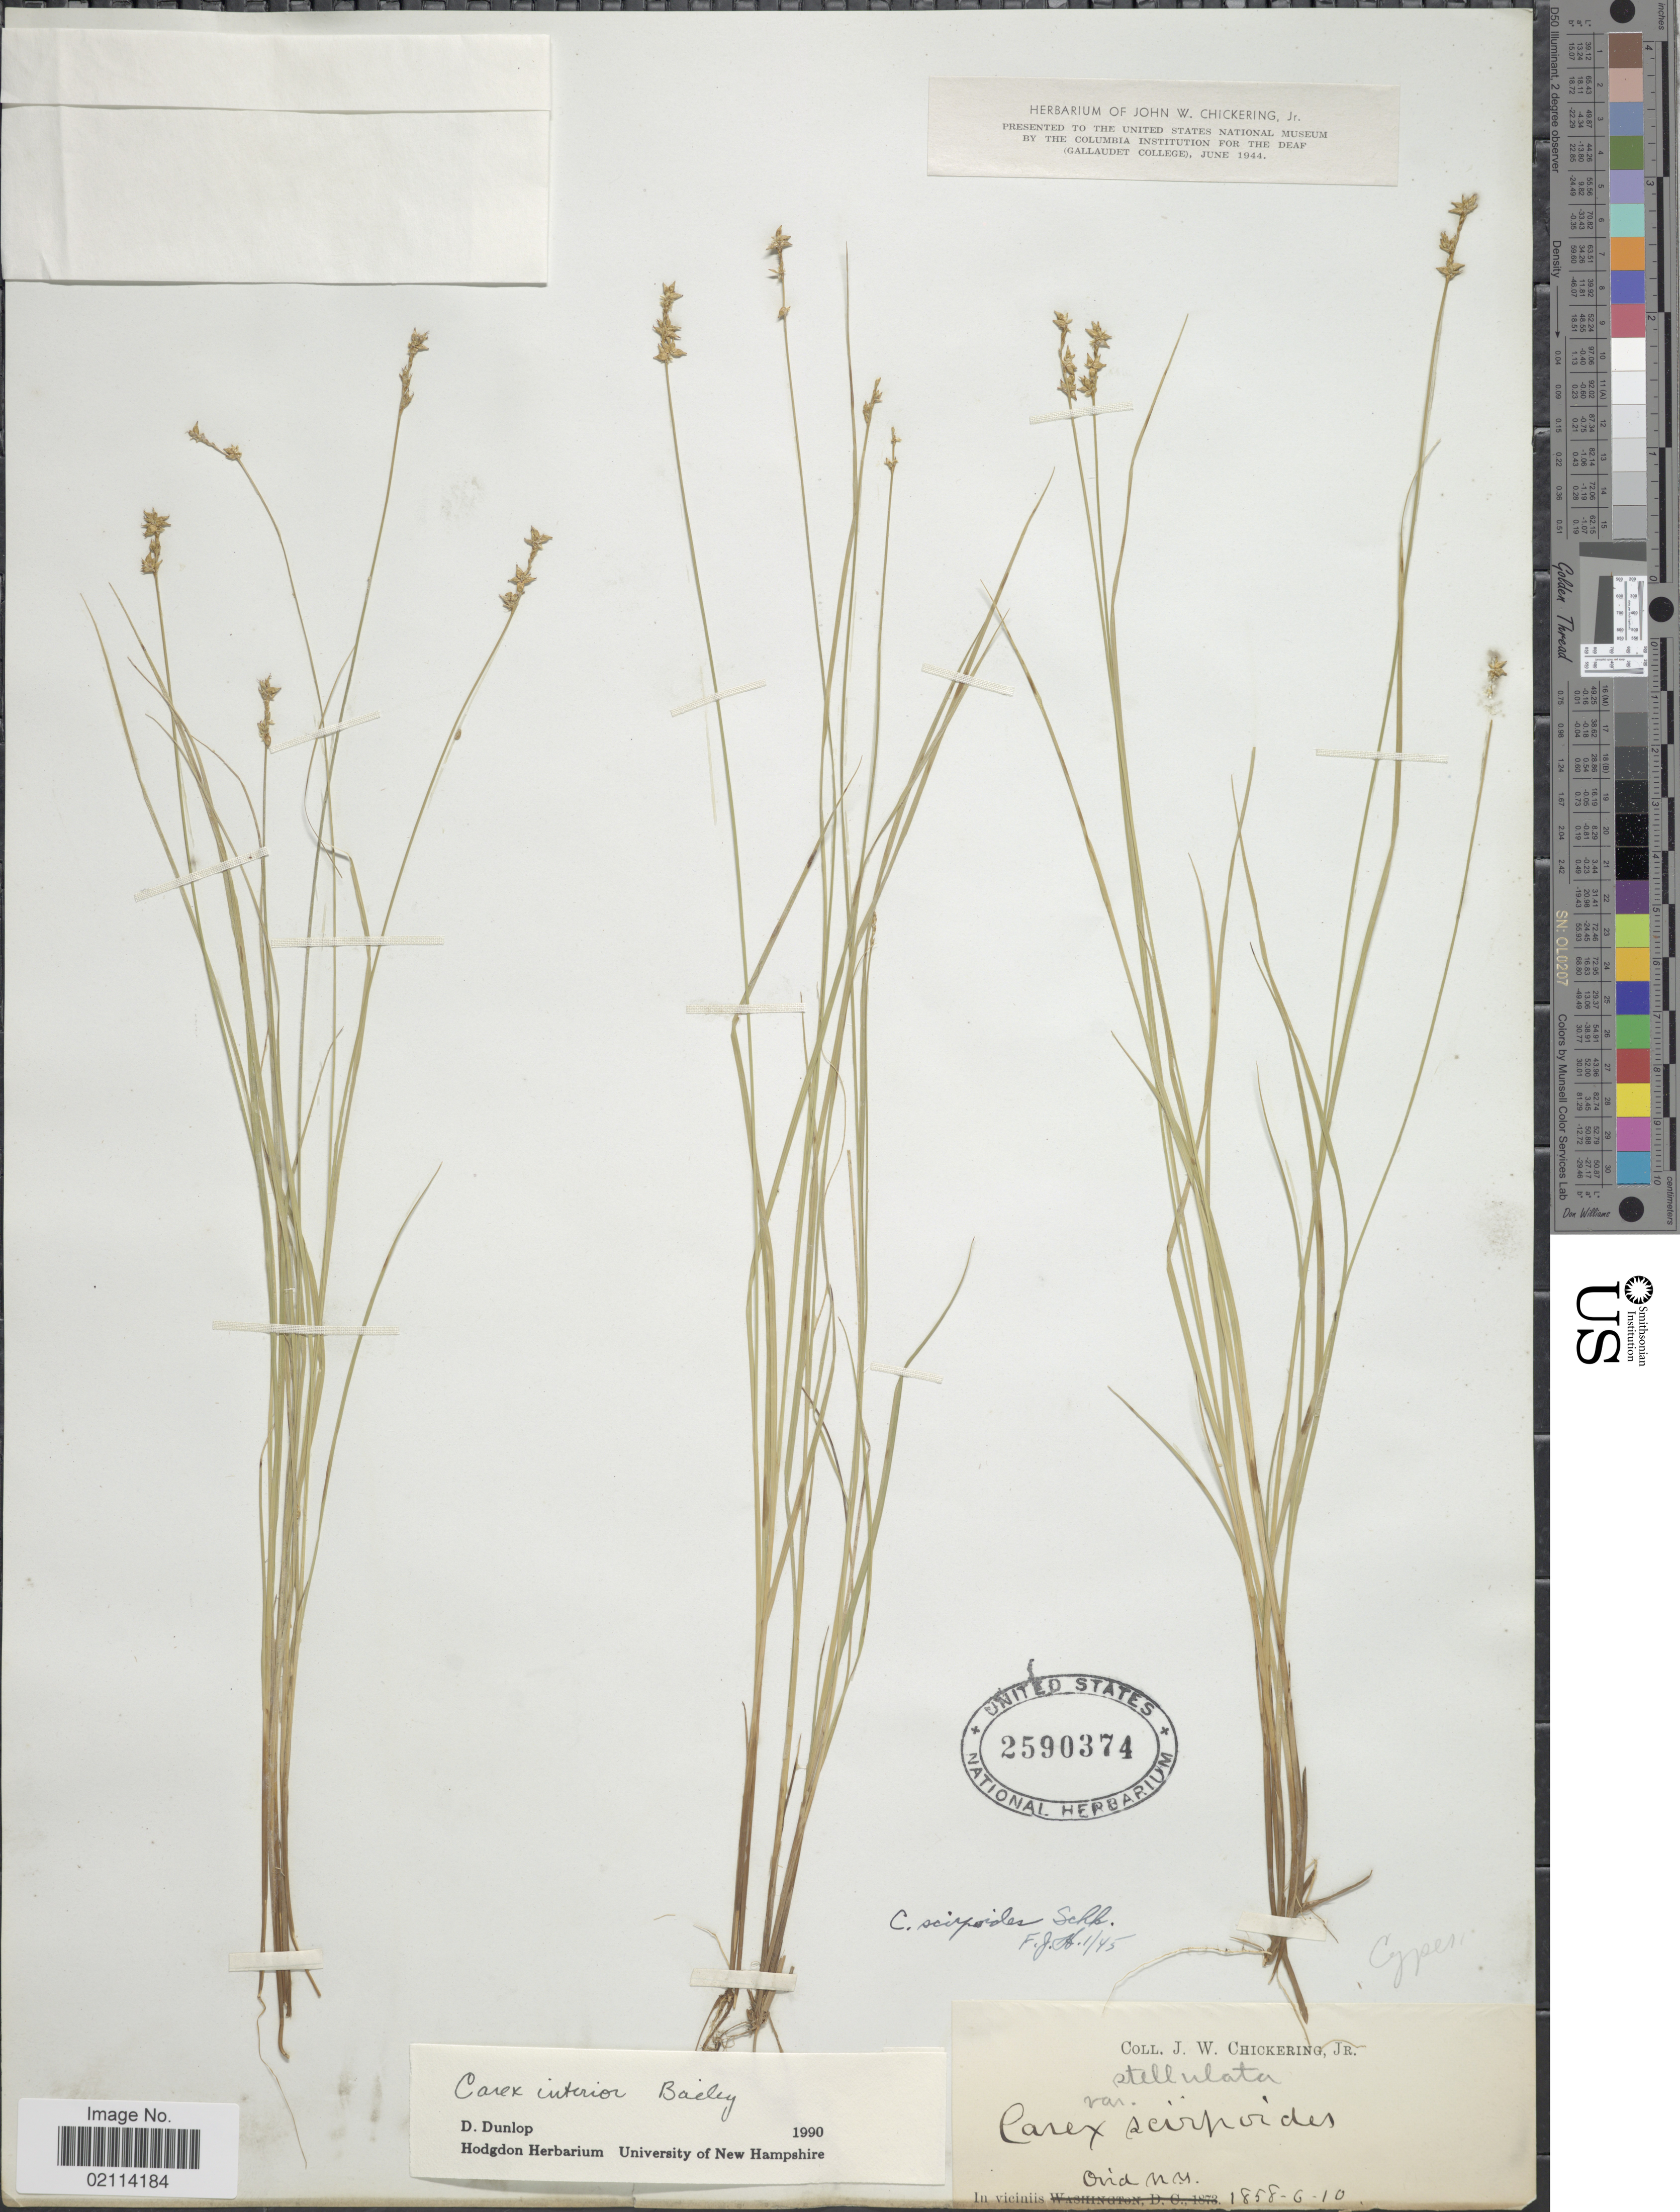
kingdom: Plantae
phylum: Tracheophyta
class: Liliopsida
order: Poales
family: Cyperaceae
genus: Carex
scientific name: Carex interior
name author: L.H. Bailey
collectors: J. W. Chickering Jr.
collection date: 1858-06-10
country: United States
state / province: New York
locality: In viciniis Ovid N.Y.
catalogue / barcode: US 2590374